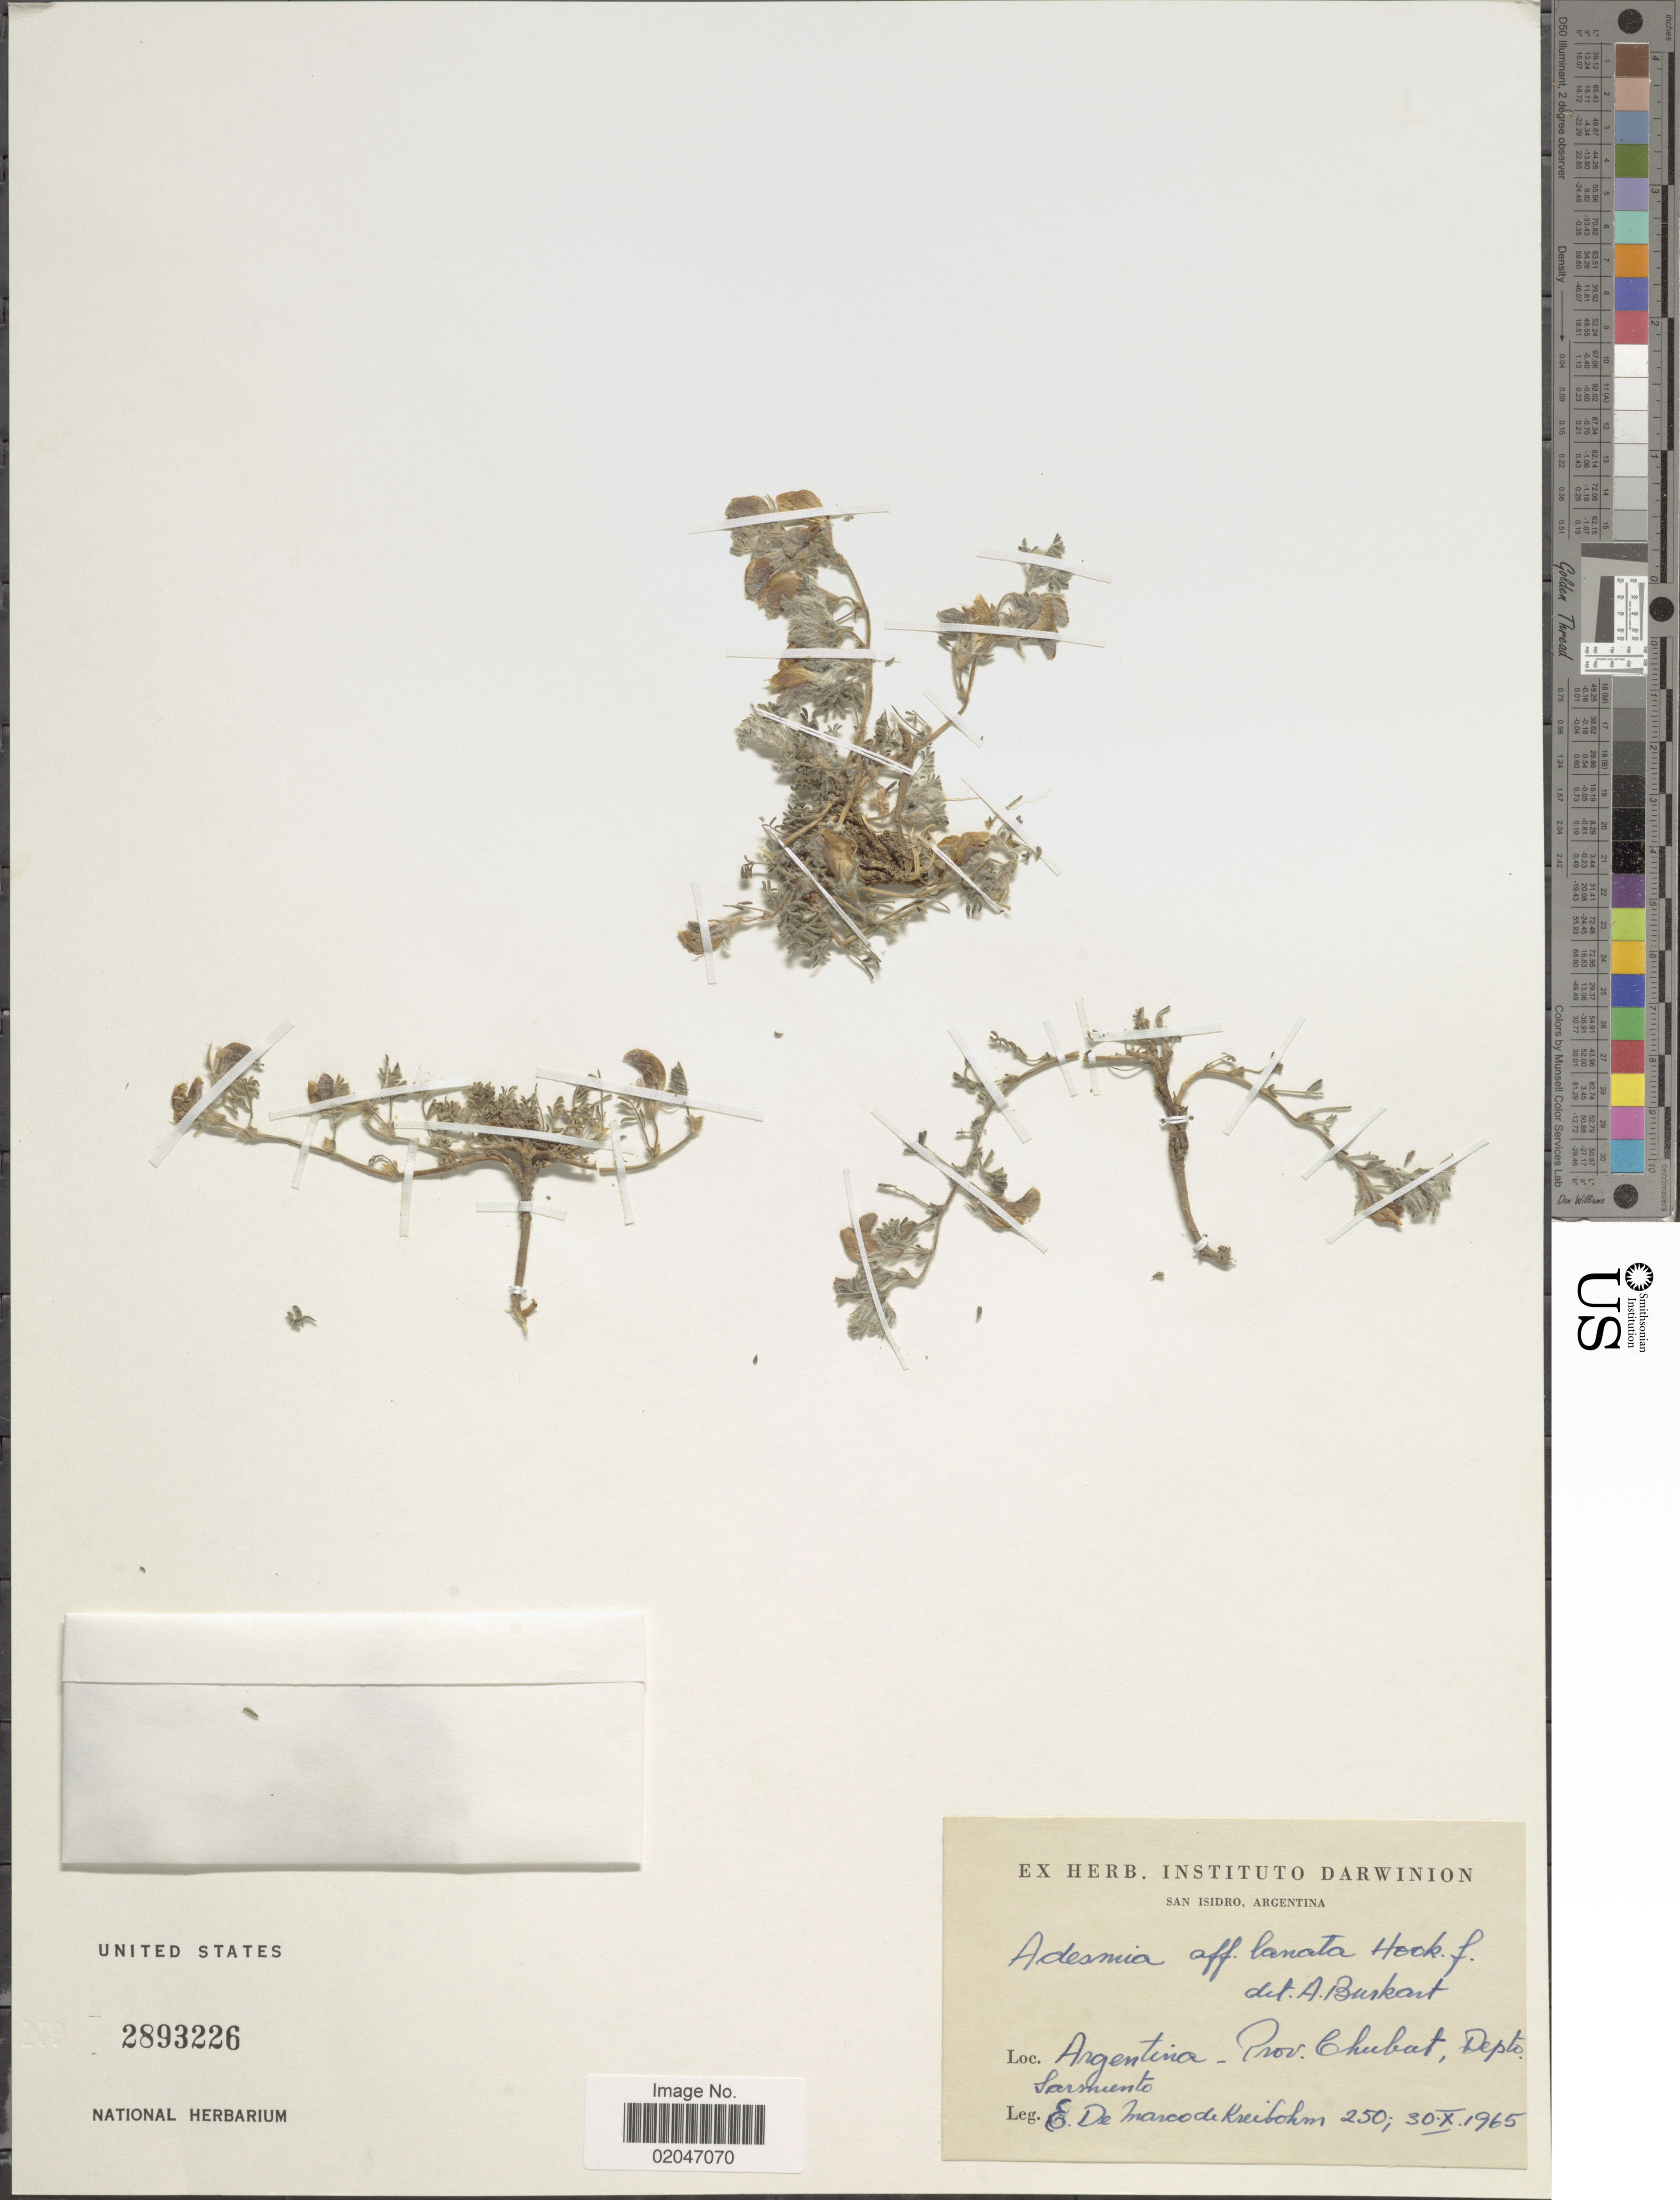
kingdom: Plantae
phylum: Tracheophyta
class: Magnoliopsida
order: Fabales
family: Fabaceae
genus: Adesmia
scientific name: Adesmia lanata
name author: Hook. f.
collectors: E. Kreibohm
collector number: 250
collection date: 1965-10-30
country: Argentina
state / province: Chubut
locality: Depto. Sarmiento.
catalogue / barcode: US 2893226